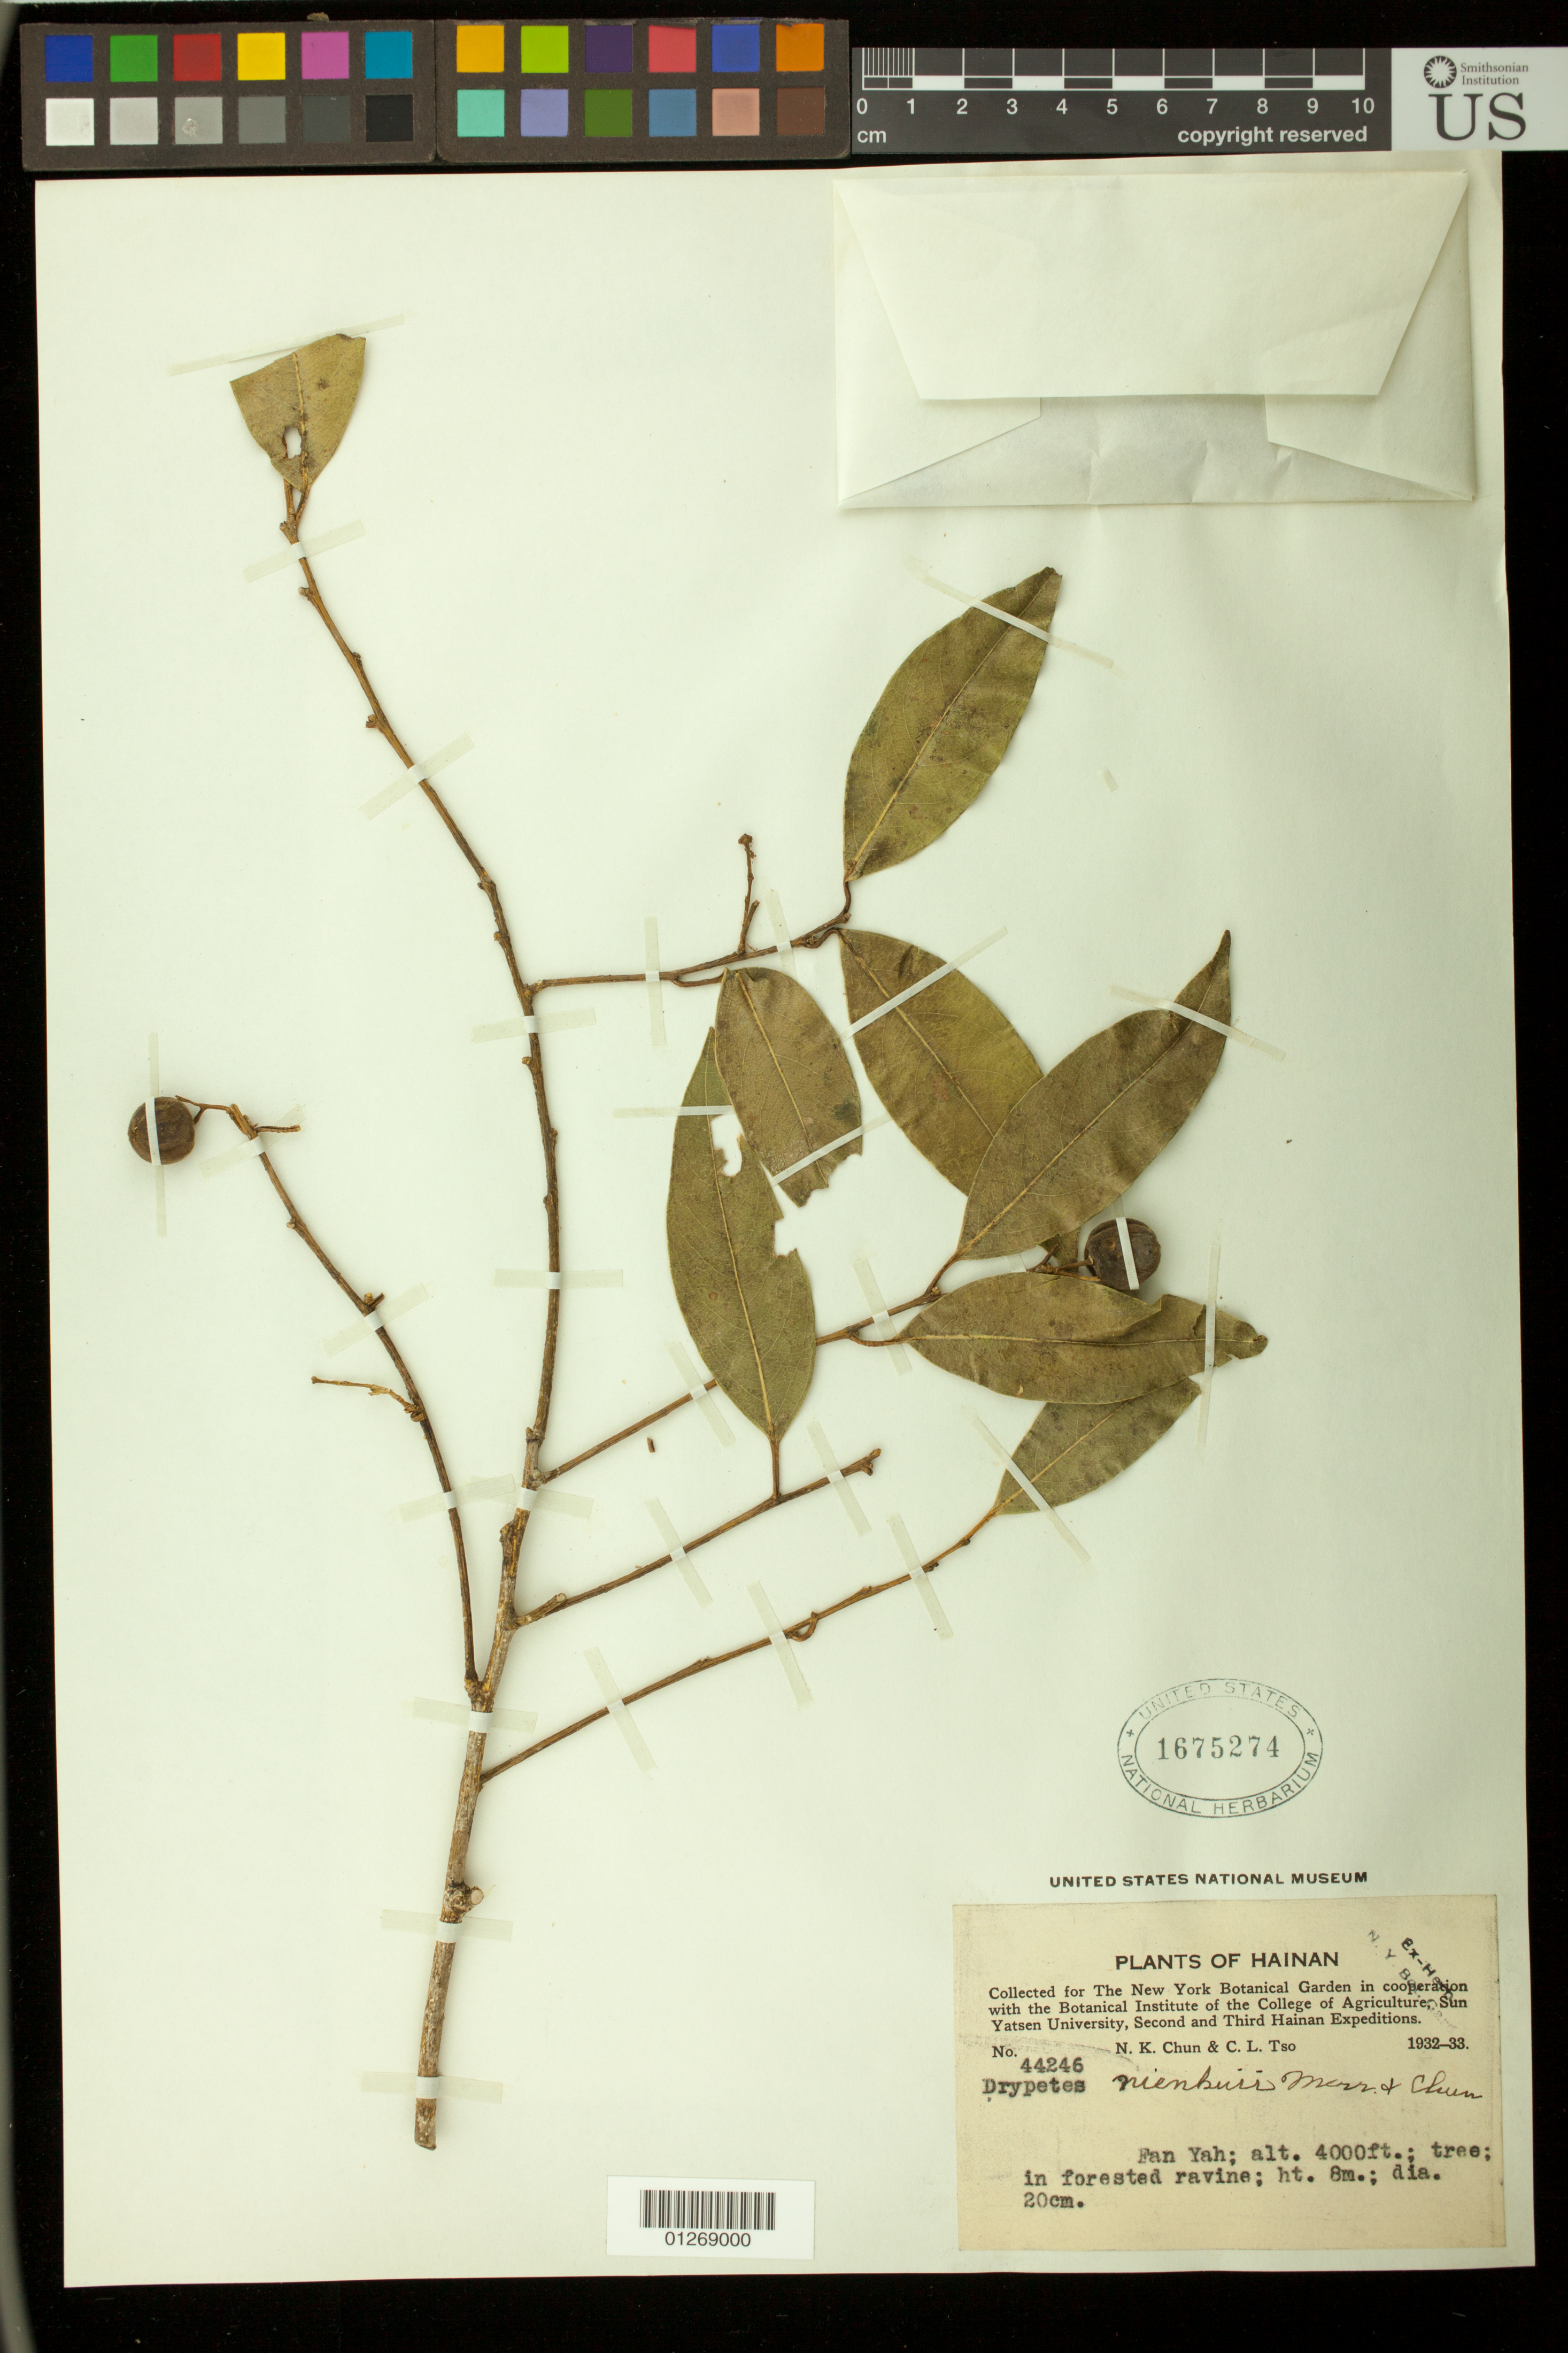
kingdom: Plantae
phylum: Tracheophyta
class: Magnoliopsida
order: Malpighiales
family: Putranjivaceae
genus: Drypetes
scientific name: Drypetes nienkui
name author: Merr. & Chun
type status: Isotype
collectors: N. K. Chun & C. Tso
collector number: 44246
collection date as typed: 09 Nov 1932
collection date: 1932-11-09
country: China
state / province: Hainan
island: Hainan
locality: Fan Yah.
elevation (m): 1219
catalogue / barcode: US 1675274